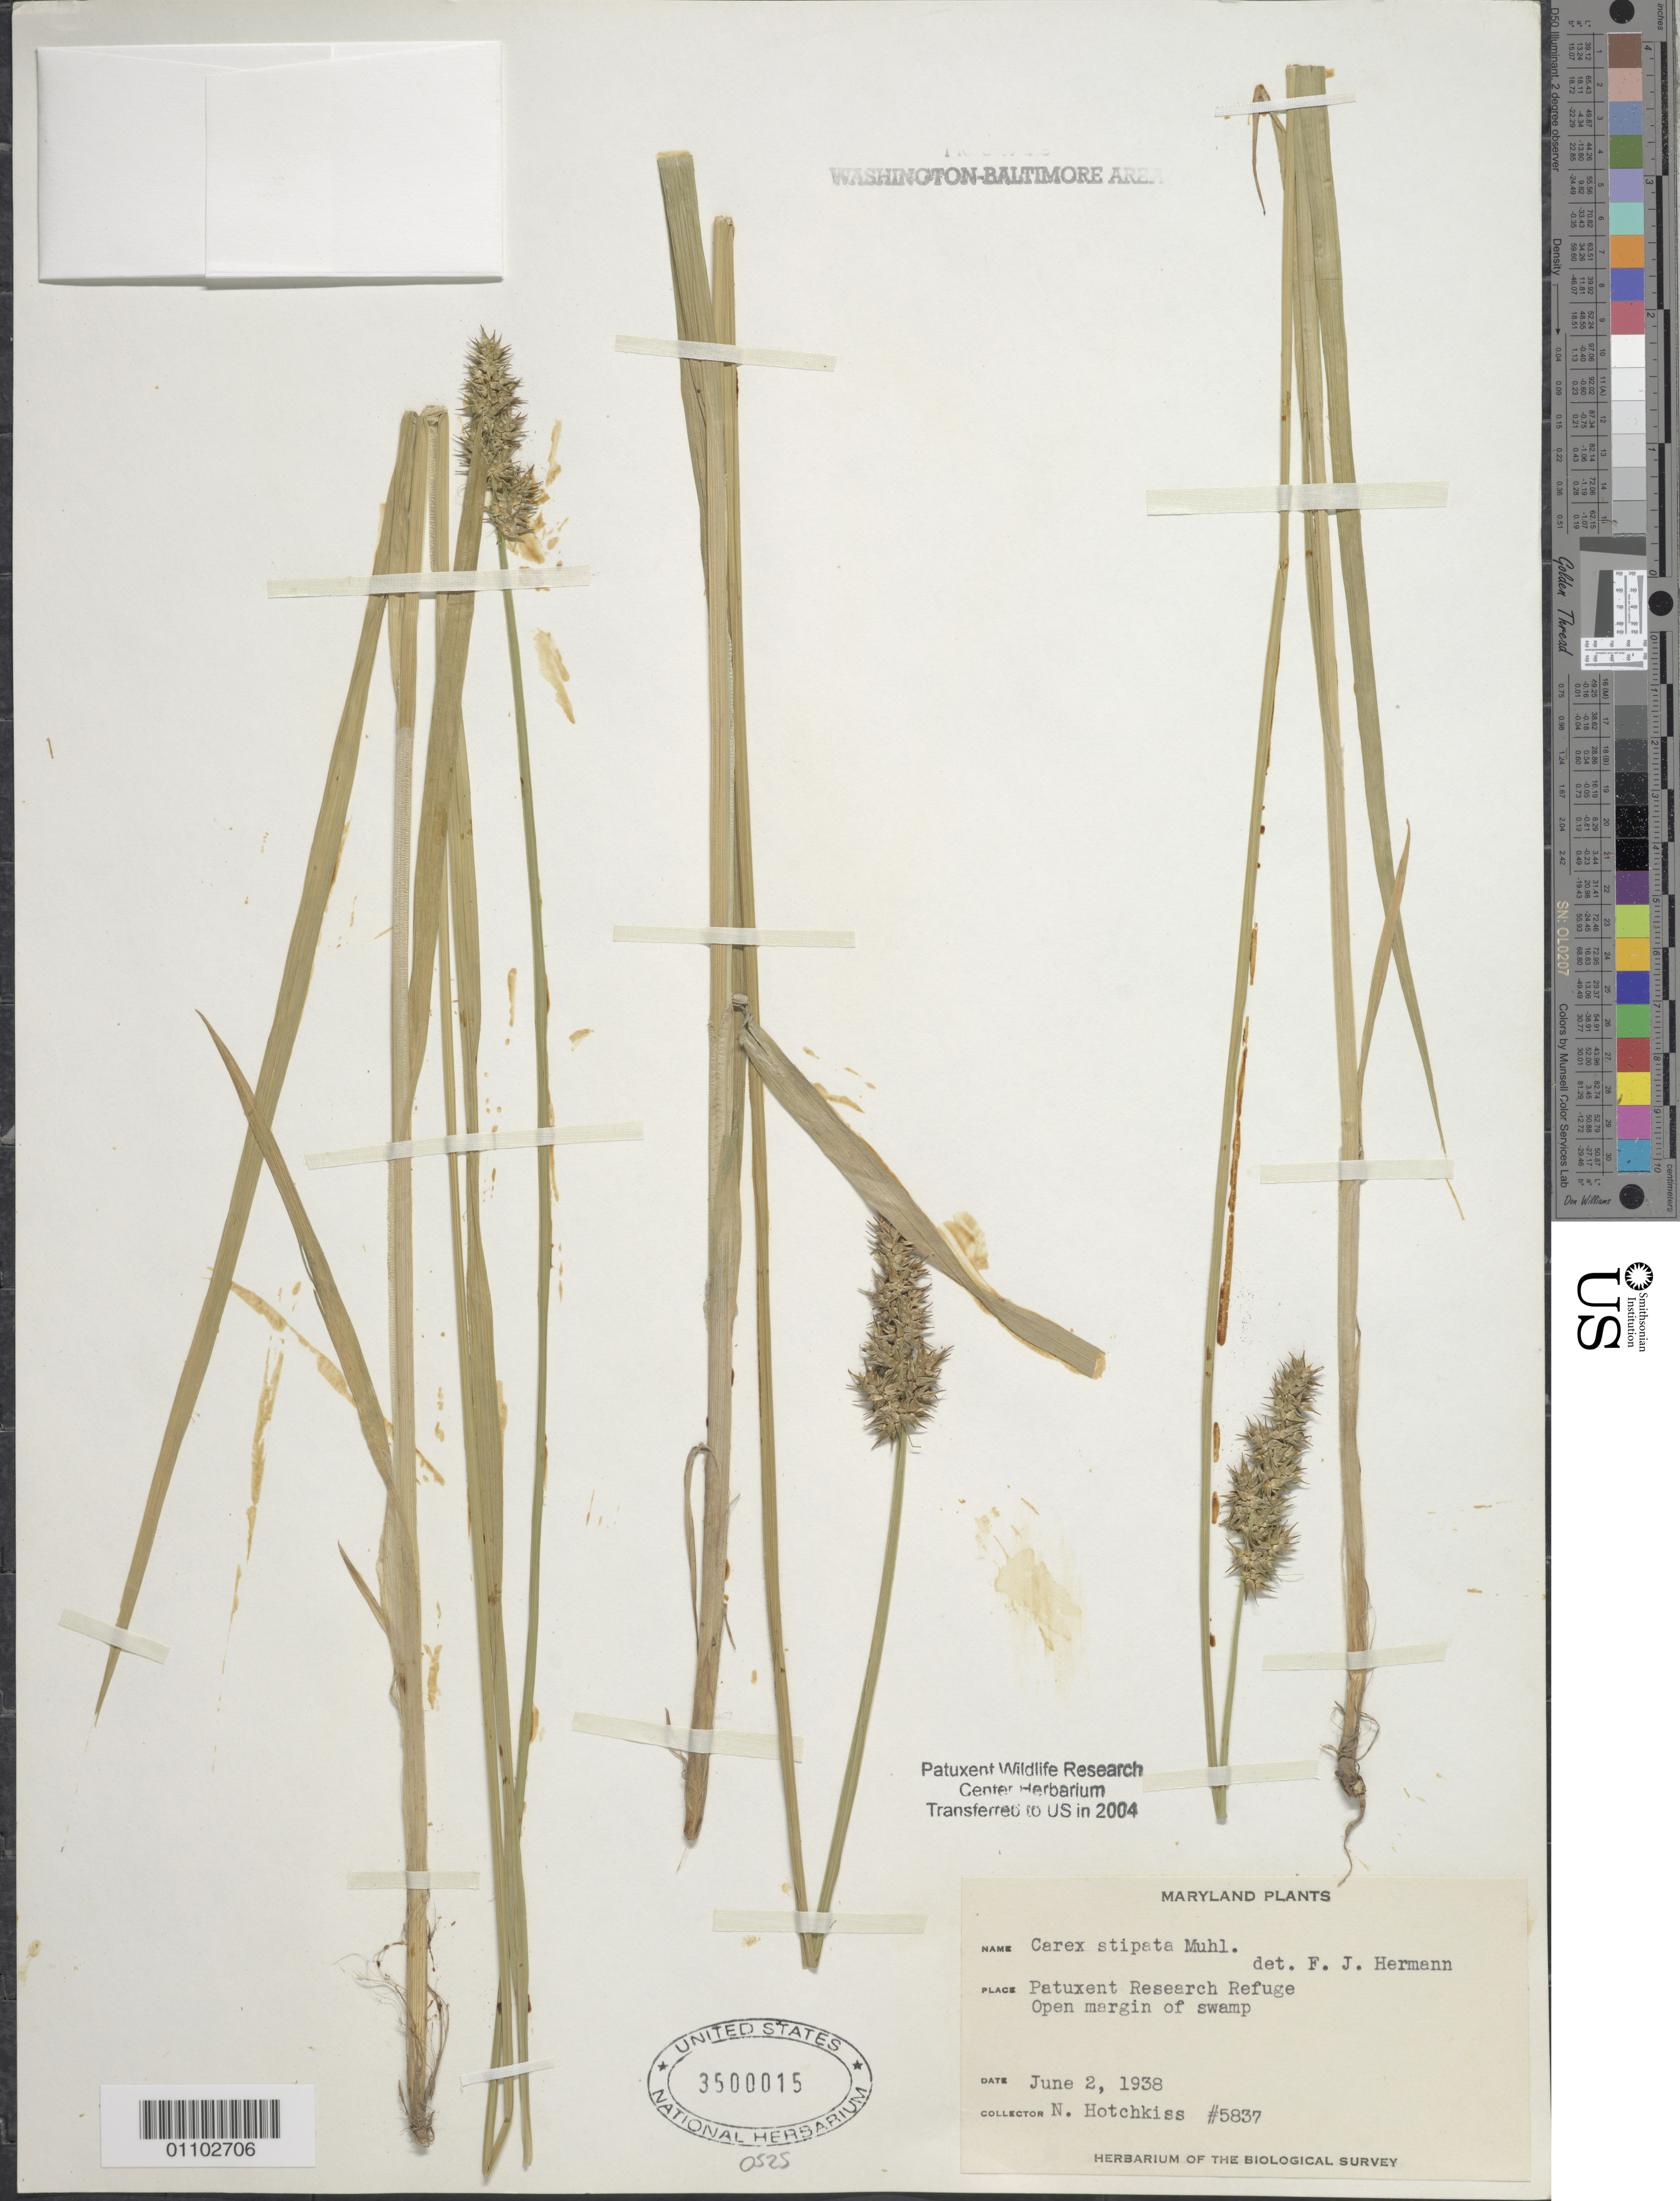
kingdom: Plantae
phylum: Tracheophyta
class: Liliopsida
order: Poales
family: Cyperaceae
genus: Carex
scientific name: Carex stipata var. stipata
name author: Muhl. ex Willd.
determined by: Hermann, F. J.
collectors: N. Hotchkiss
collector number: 5837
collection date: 1938-06-02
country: United States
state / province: Maryland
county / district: Prince George's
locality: Patuxent Research Refuge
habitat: Open margin of swamp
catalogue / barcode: US 3500015